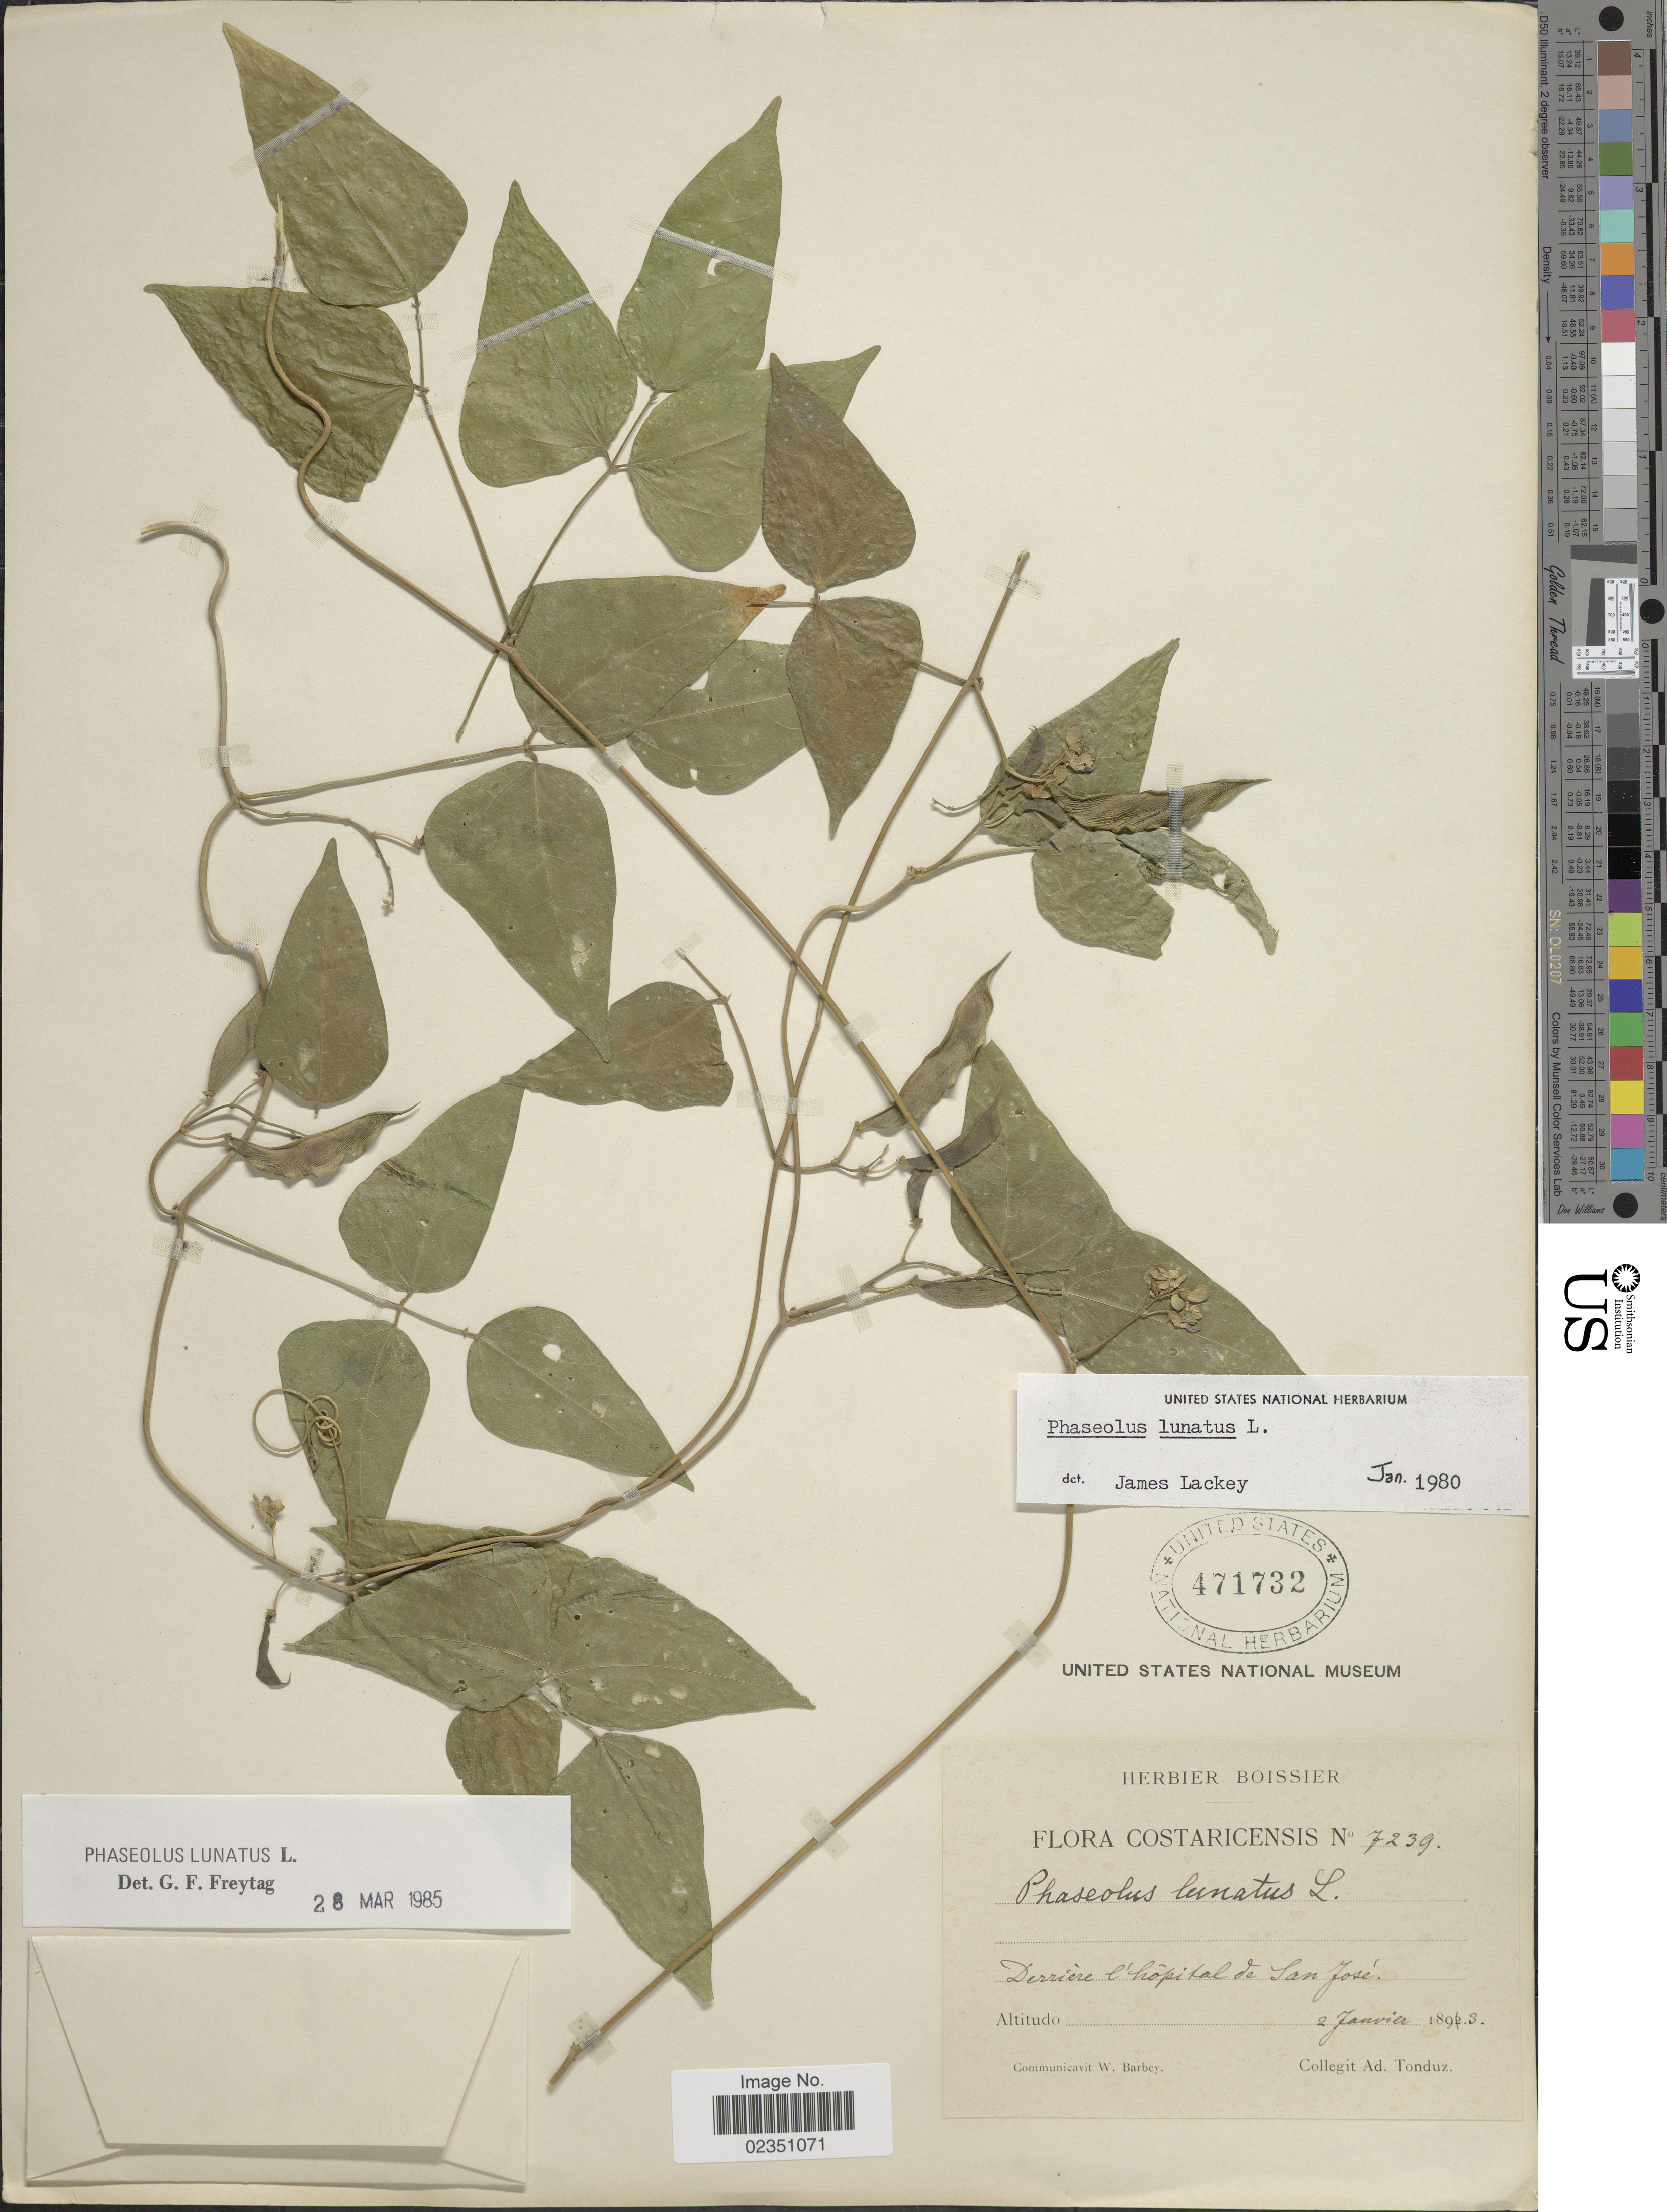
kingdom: Plantae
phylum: Tracheophyta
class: Magnoliopsida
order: Fabales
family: Fabaceae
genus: Phaseolus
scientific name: Phaseolus lunatus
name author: L.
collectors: A. Tonduz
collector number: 7239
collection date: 1893-01-02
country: Costa Rica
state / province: San José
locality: Derrière l'hospital de San José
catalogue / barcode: US 471732